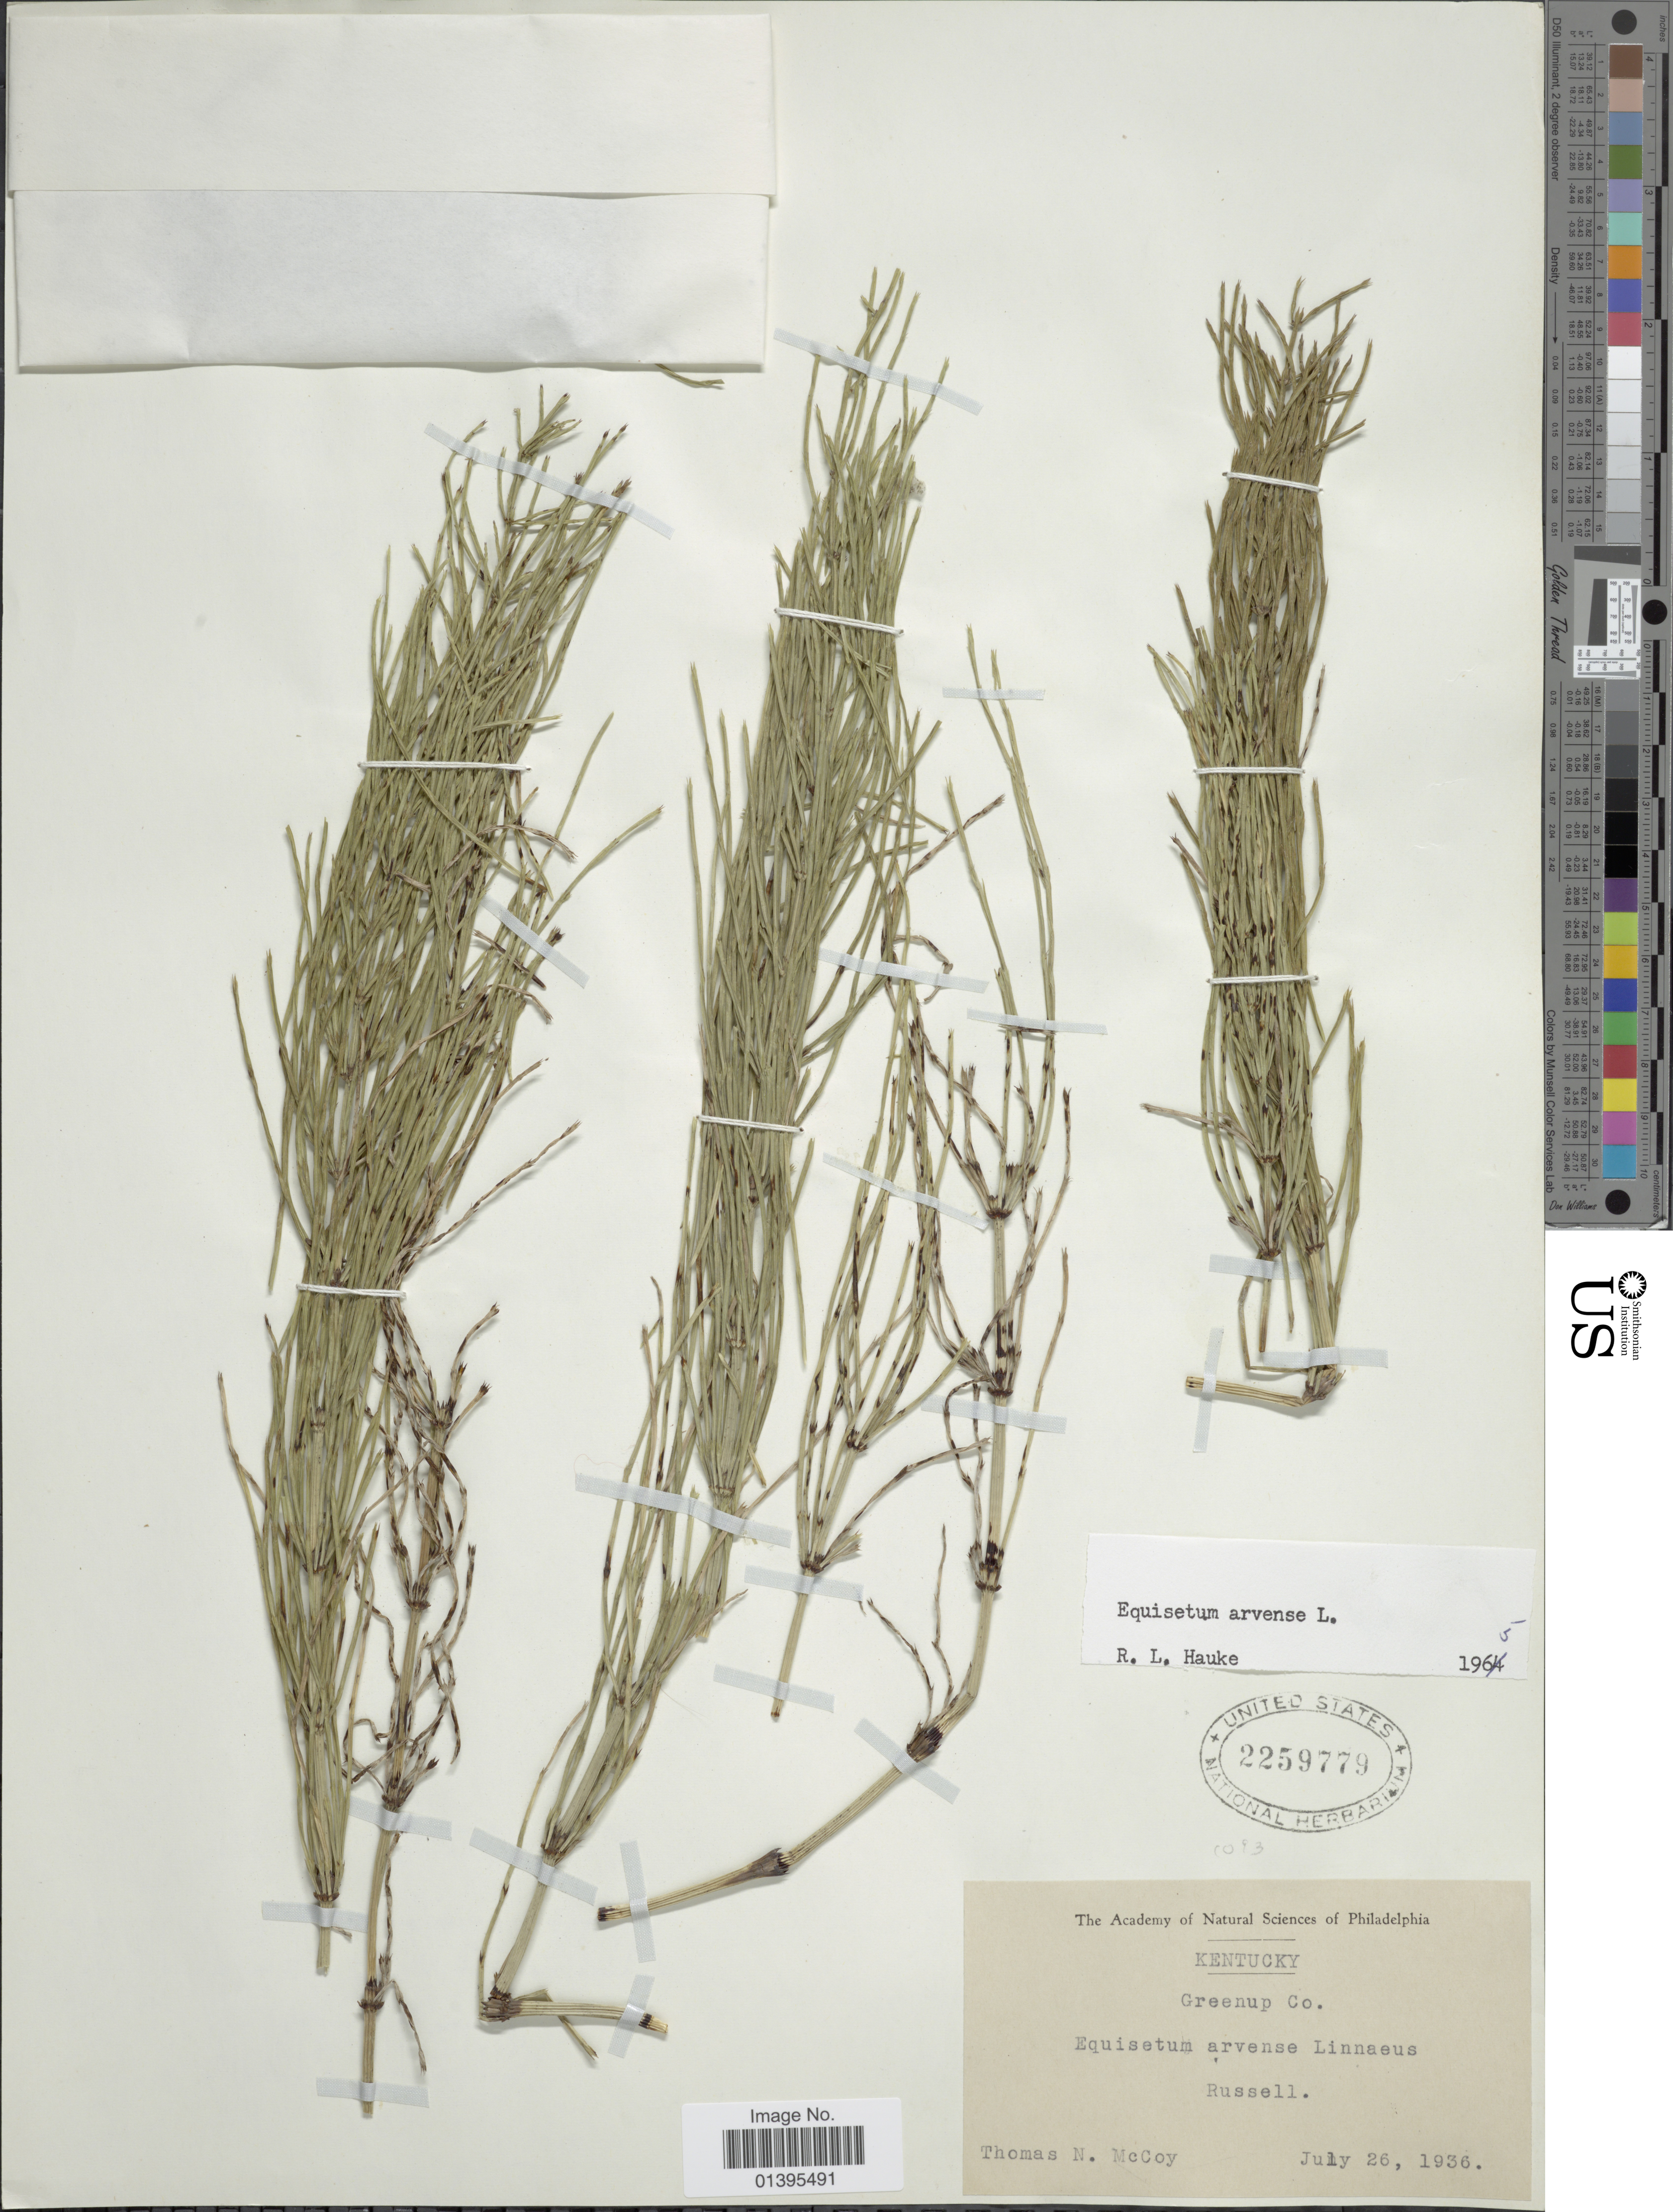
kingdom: Plantae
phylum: Tracheophyta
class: Polypodiopsida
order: Equisetales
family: Equisetaceae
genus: Equisetum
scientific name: Equisetum arvense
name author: L.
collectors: T. N. McCoy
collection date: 1936-07-26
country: United States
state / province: Kentucky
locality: Greenup Co., Russell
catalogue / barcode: US 2259779